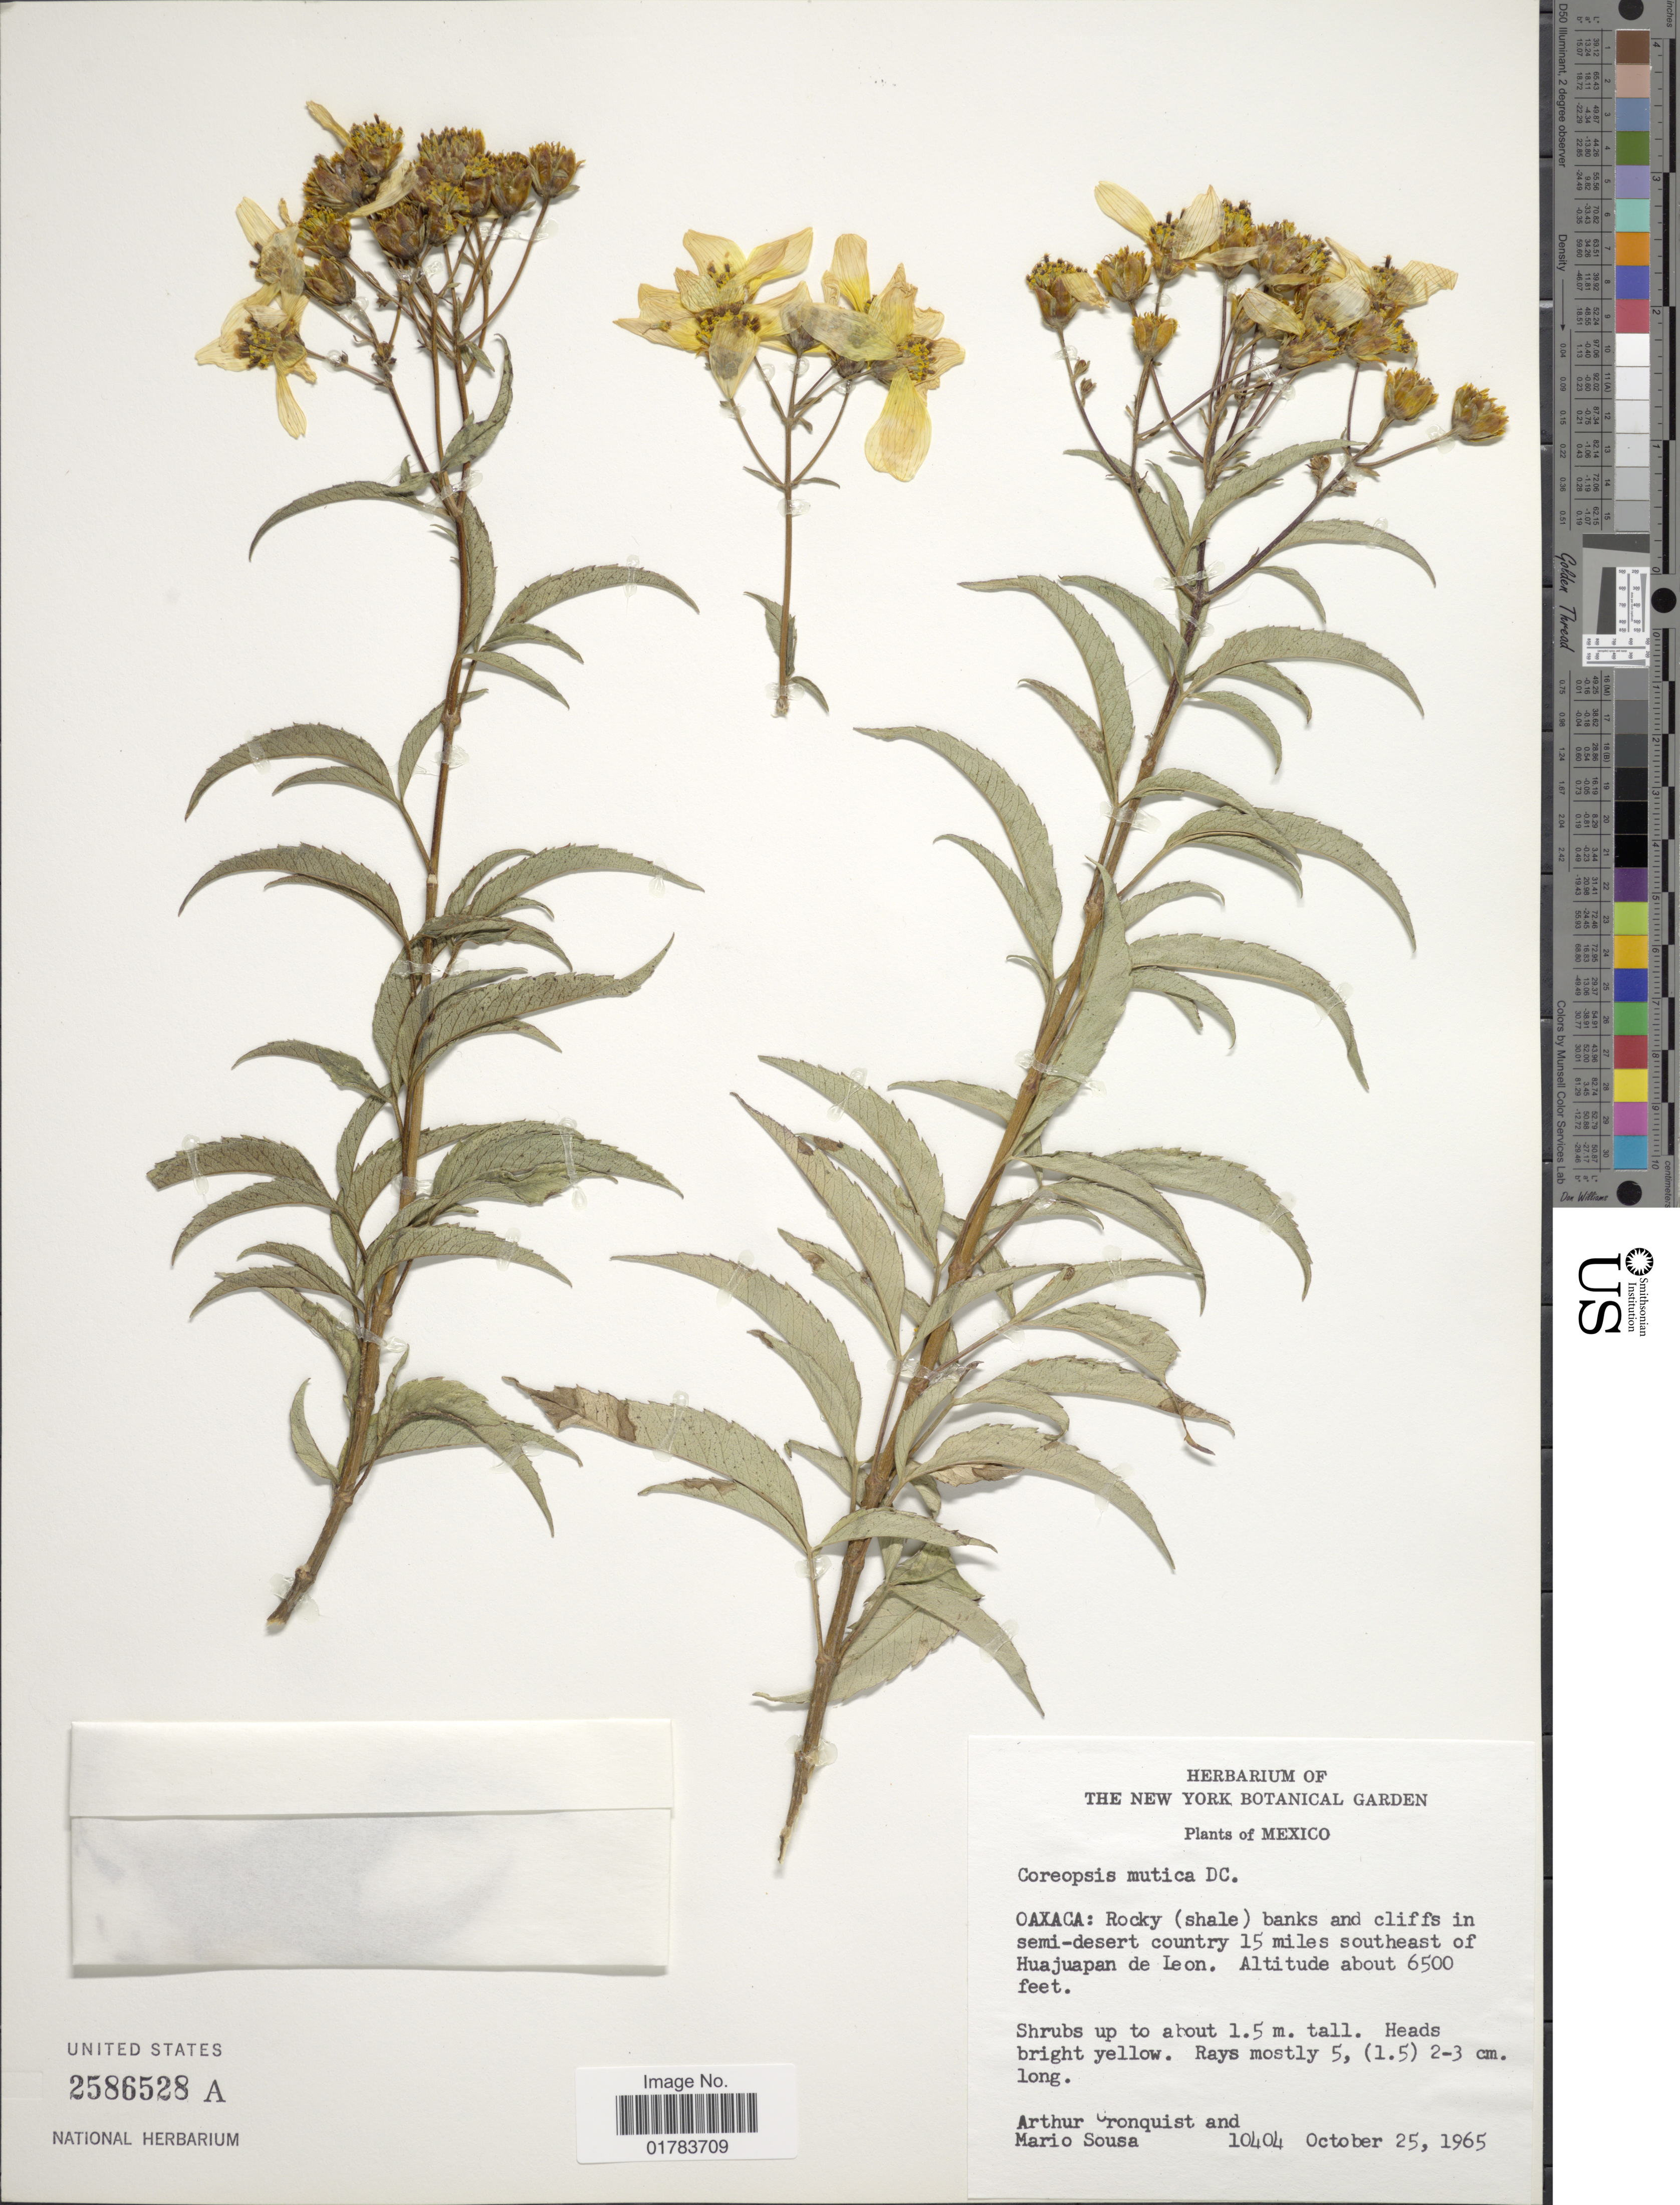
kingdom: Plantae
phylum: Tracheophyta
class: Magnoliopsida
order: Asterales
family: Asteraceae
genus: Coreopsis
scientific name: Coreopsis mutica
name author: DC.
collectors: A. J. Cronquist & M. Sousa S.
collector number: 10404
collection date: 1965-10-25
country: Mexico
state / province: Oaxaca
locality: Rocky (shale) banks and cliffs in semi-desert country 15 miles southeast of Huajuapan de Leon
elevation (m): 1981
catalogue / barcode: US 2586528A